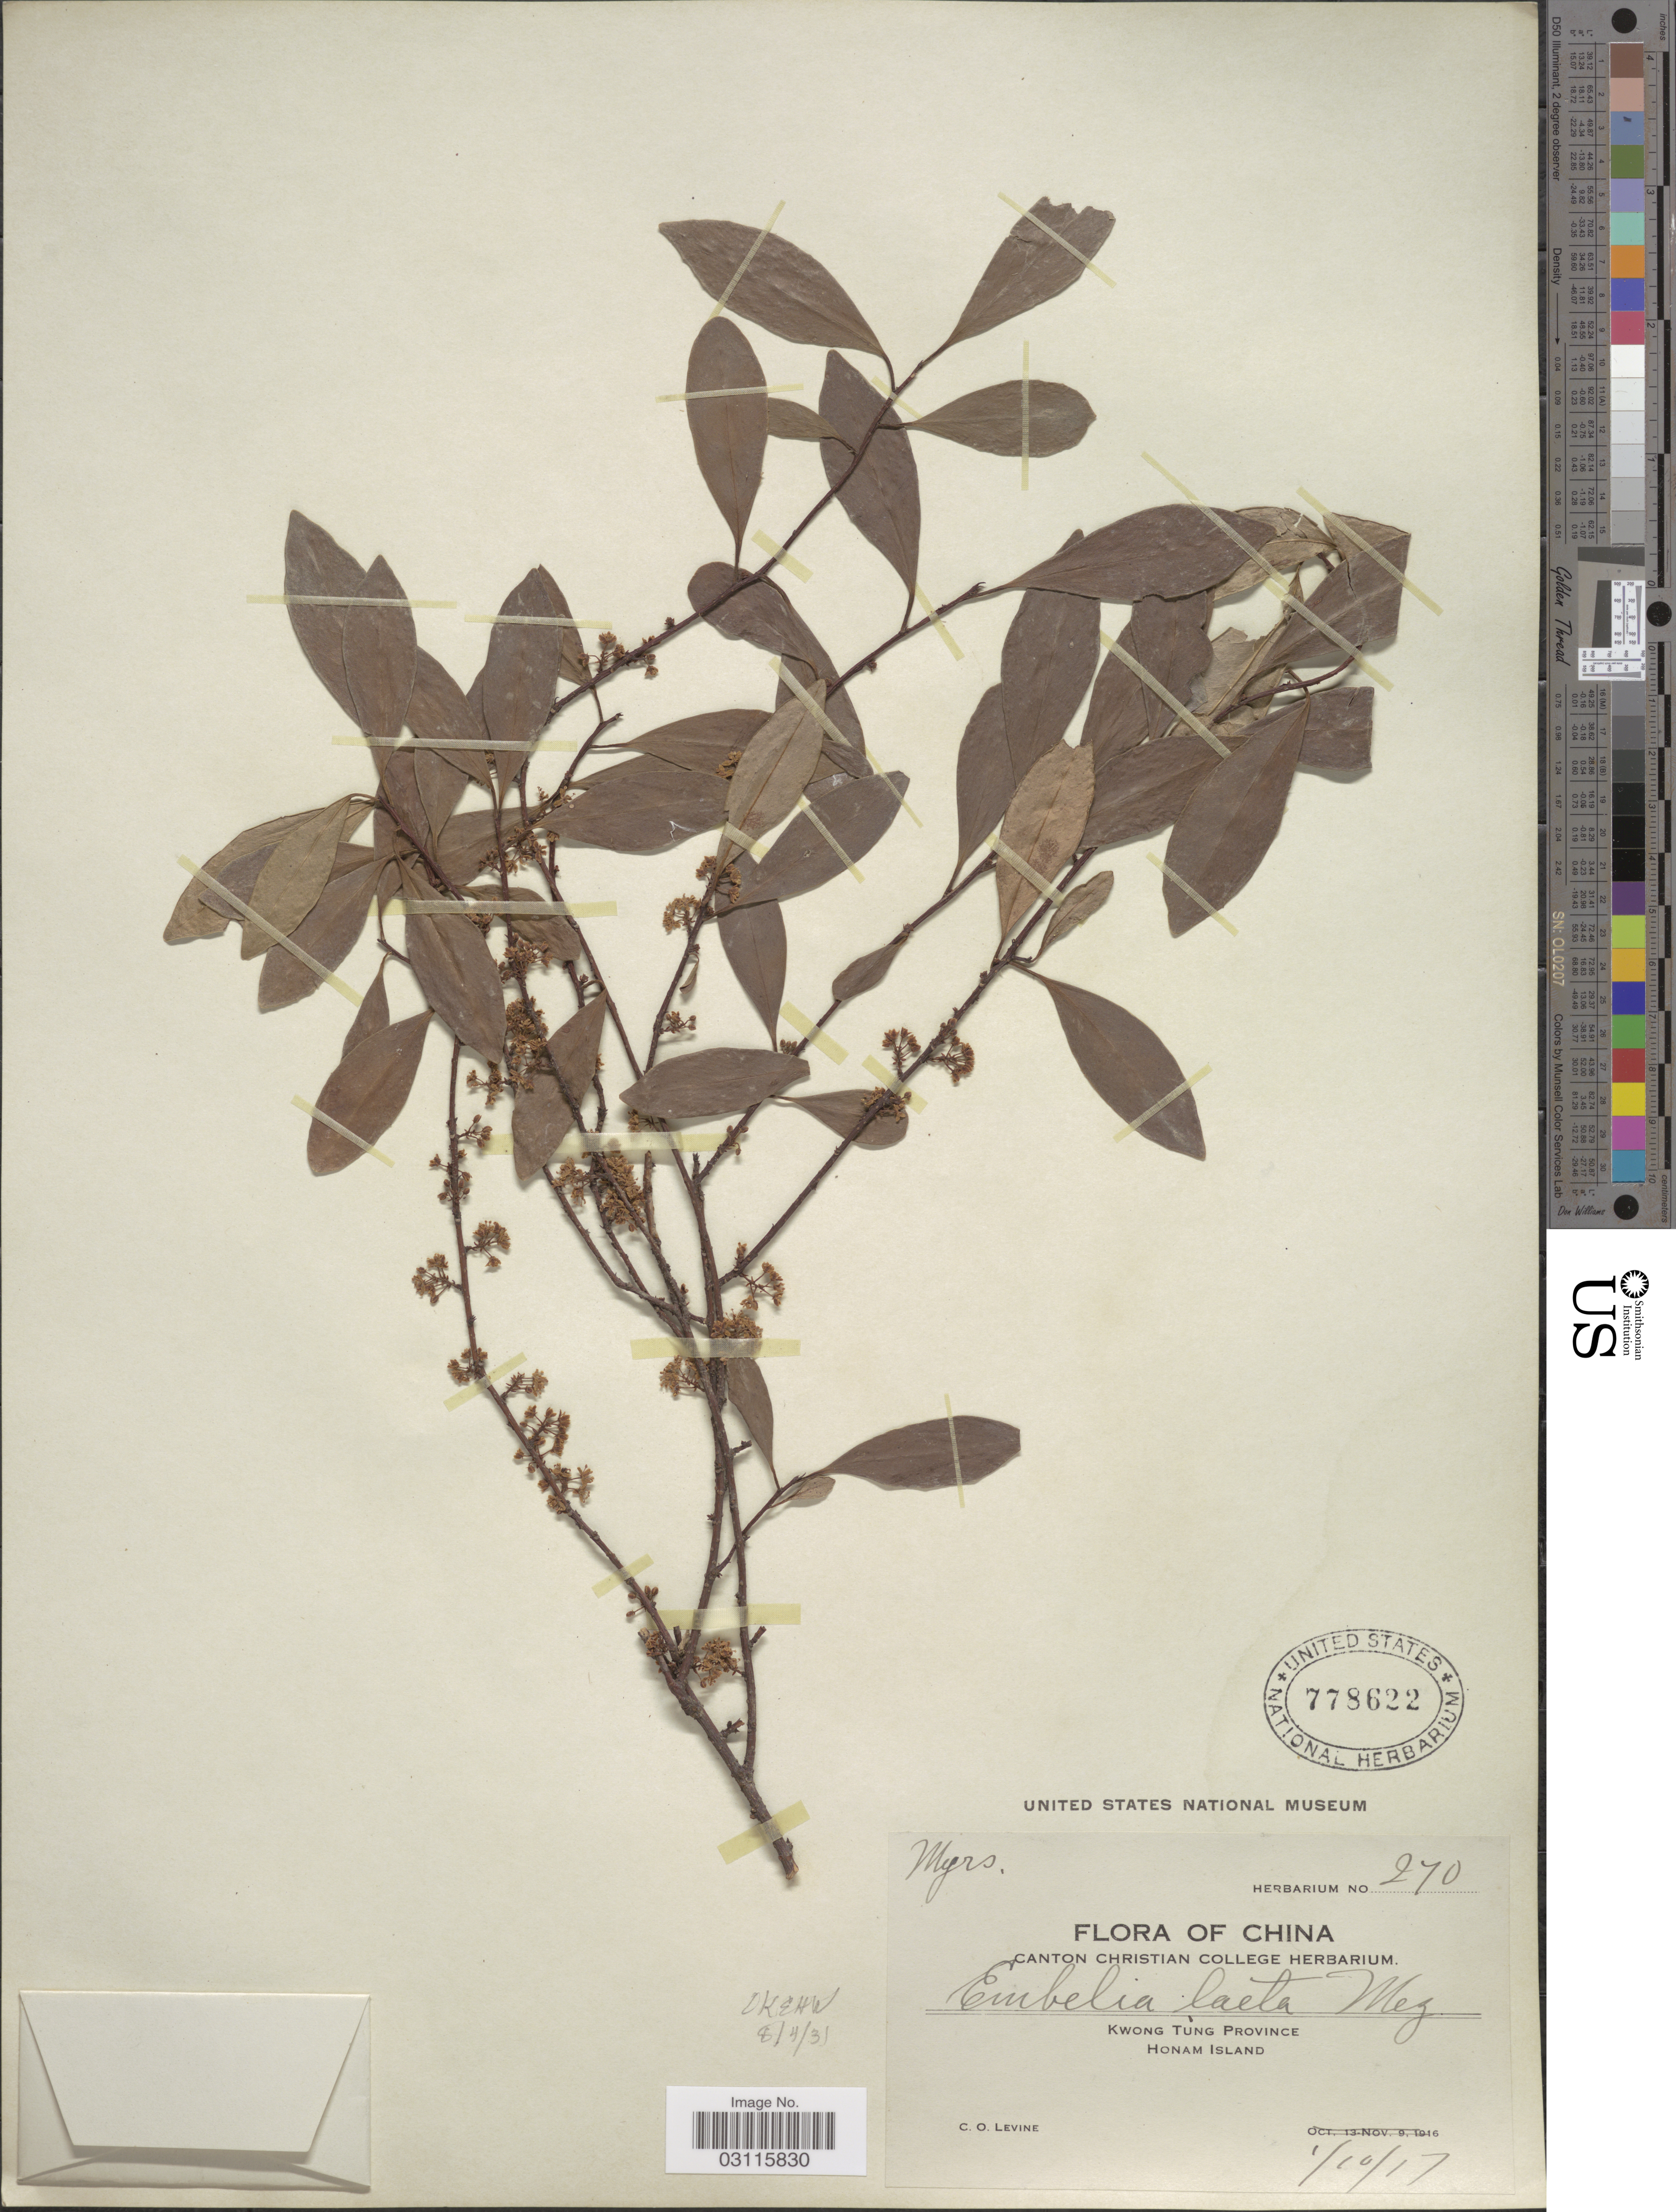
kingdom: Plantae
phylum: Tracheophyta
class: Magnoliopsida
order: Ericales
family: Primulaceae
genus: Embelia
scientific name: Embelia laeta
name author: (L.) Mez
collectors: C. O. Levine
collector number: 270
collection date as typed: Transcribed d/m/y: 1/10/17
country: China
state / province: Guangdong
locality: Kwong Tung Province. Honam Island.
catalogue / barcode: US 778622